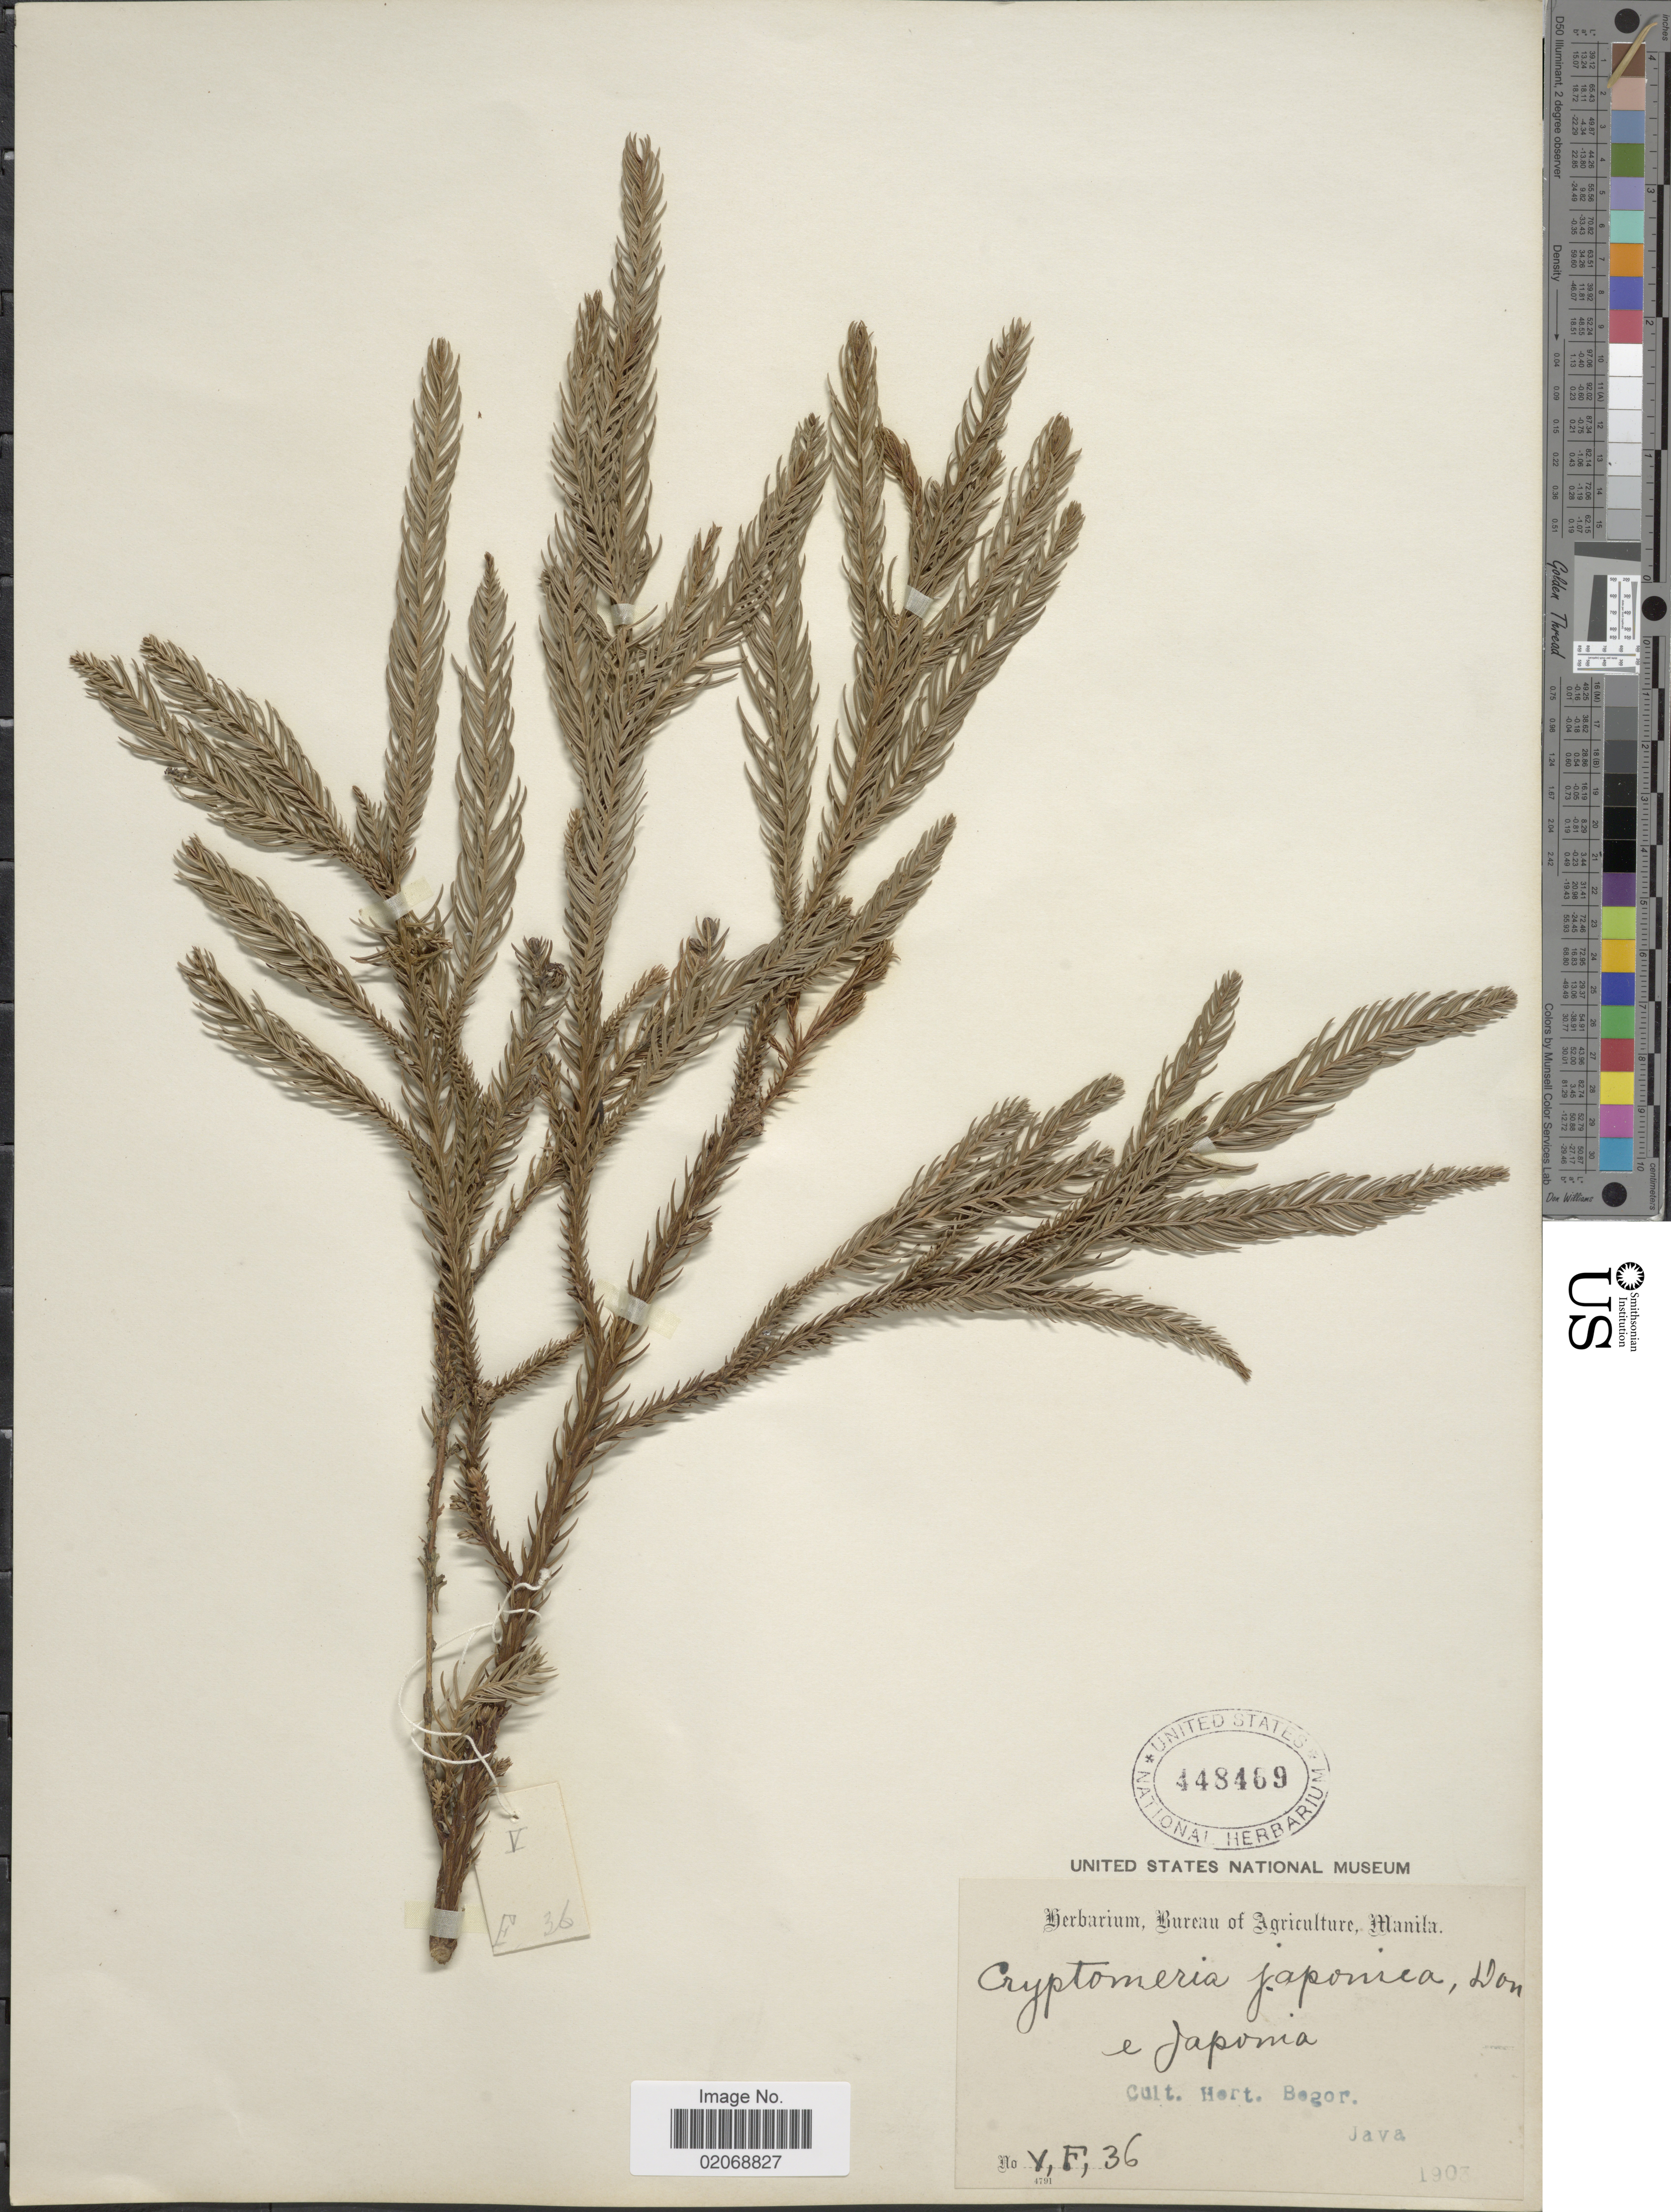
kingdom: Plantae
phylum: Tracheophyta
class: Pinopsida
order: Pinales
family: Cupressaceae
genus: Cryptomeria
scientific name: Cryptomeria japonica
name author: (Thunb. ex L. f.) D. Don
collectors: ex Herb. Bur. Agric. Manila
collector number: Y, F. 36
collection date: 1903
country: Indonesia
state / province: Java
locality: Cult. Hort. Bogor. Java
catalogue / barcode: US 448469